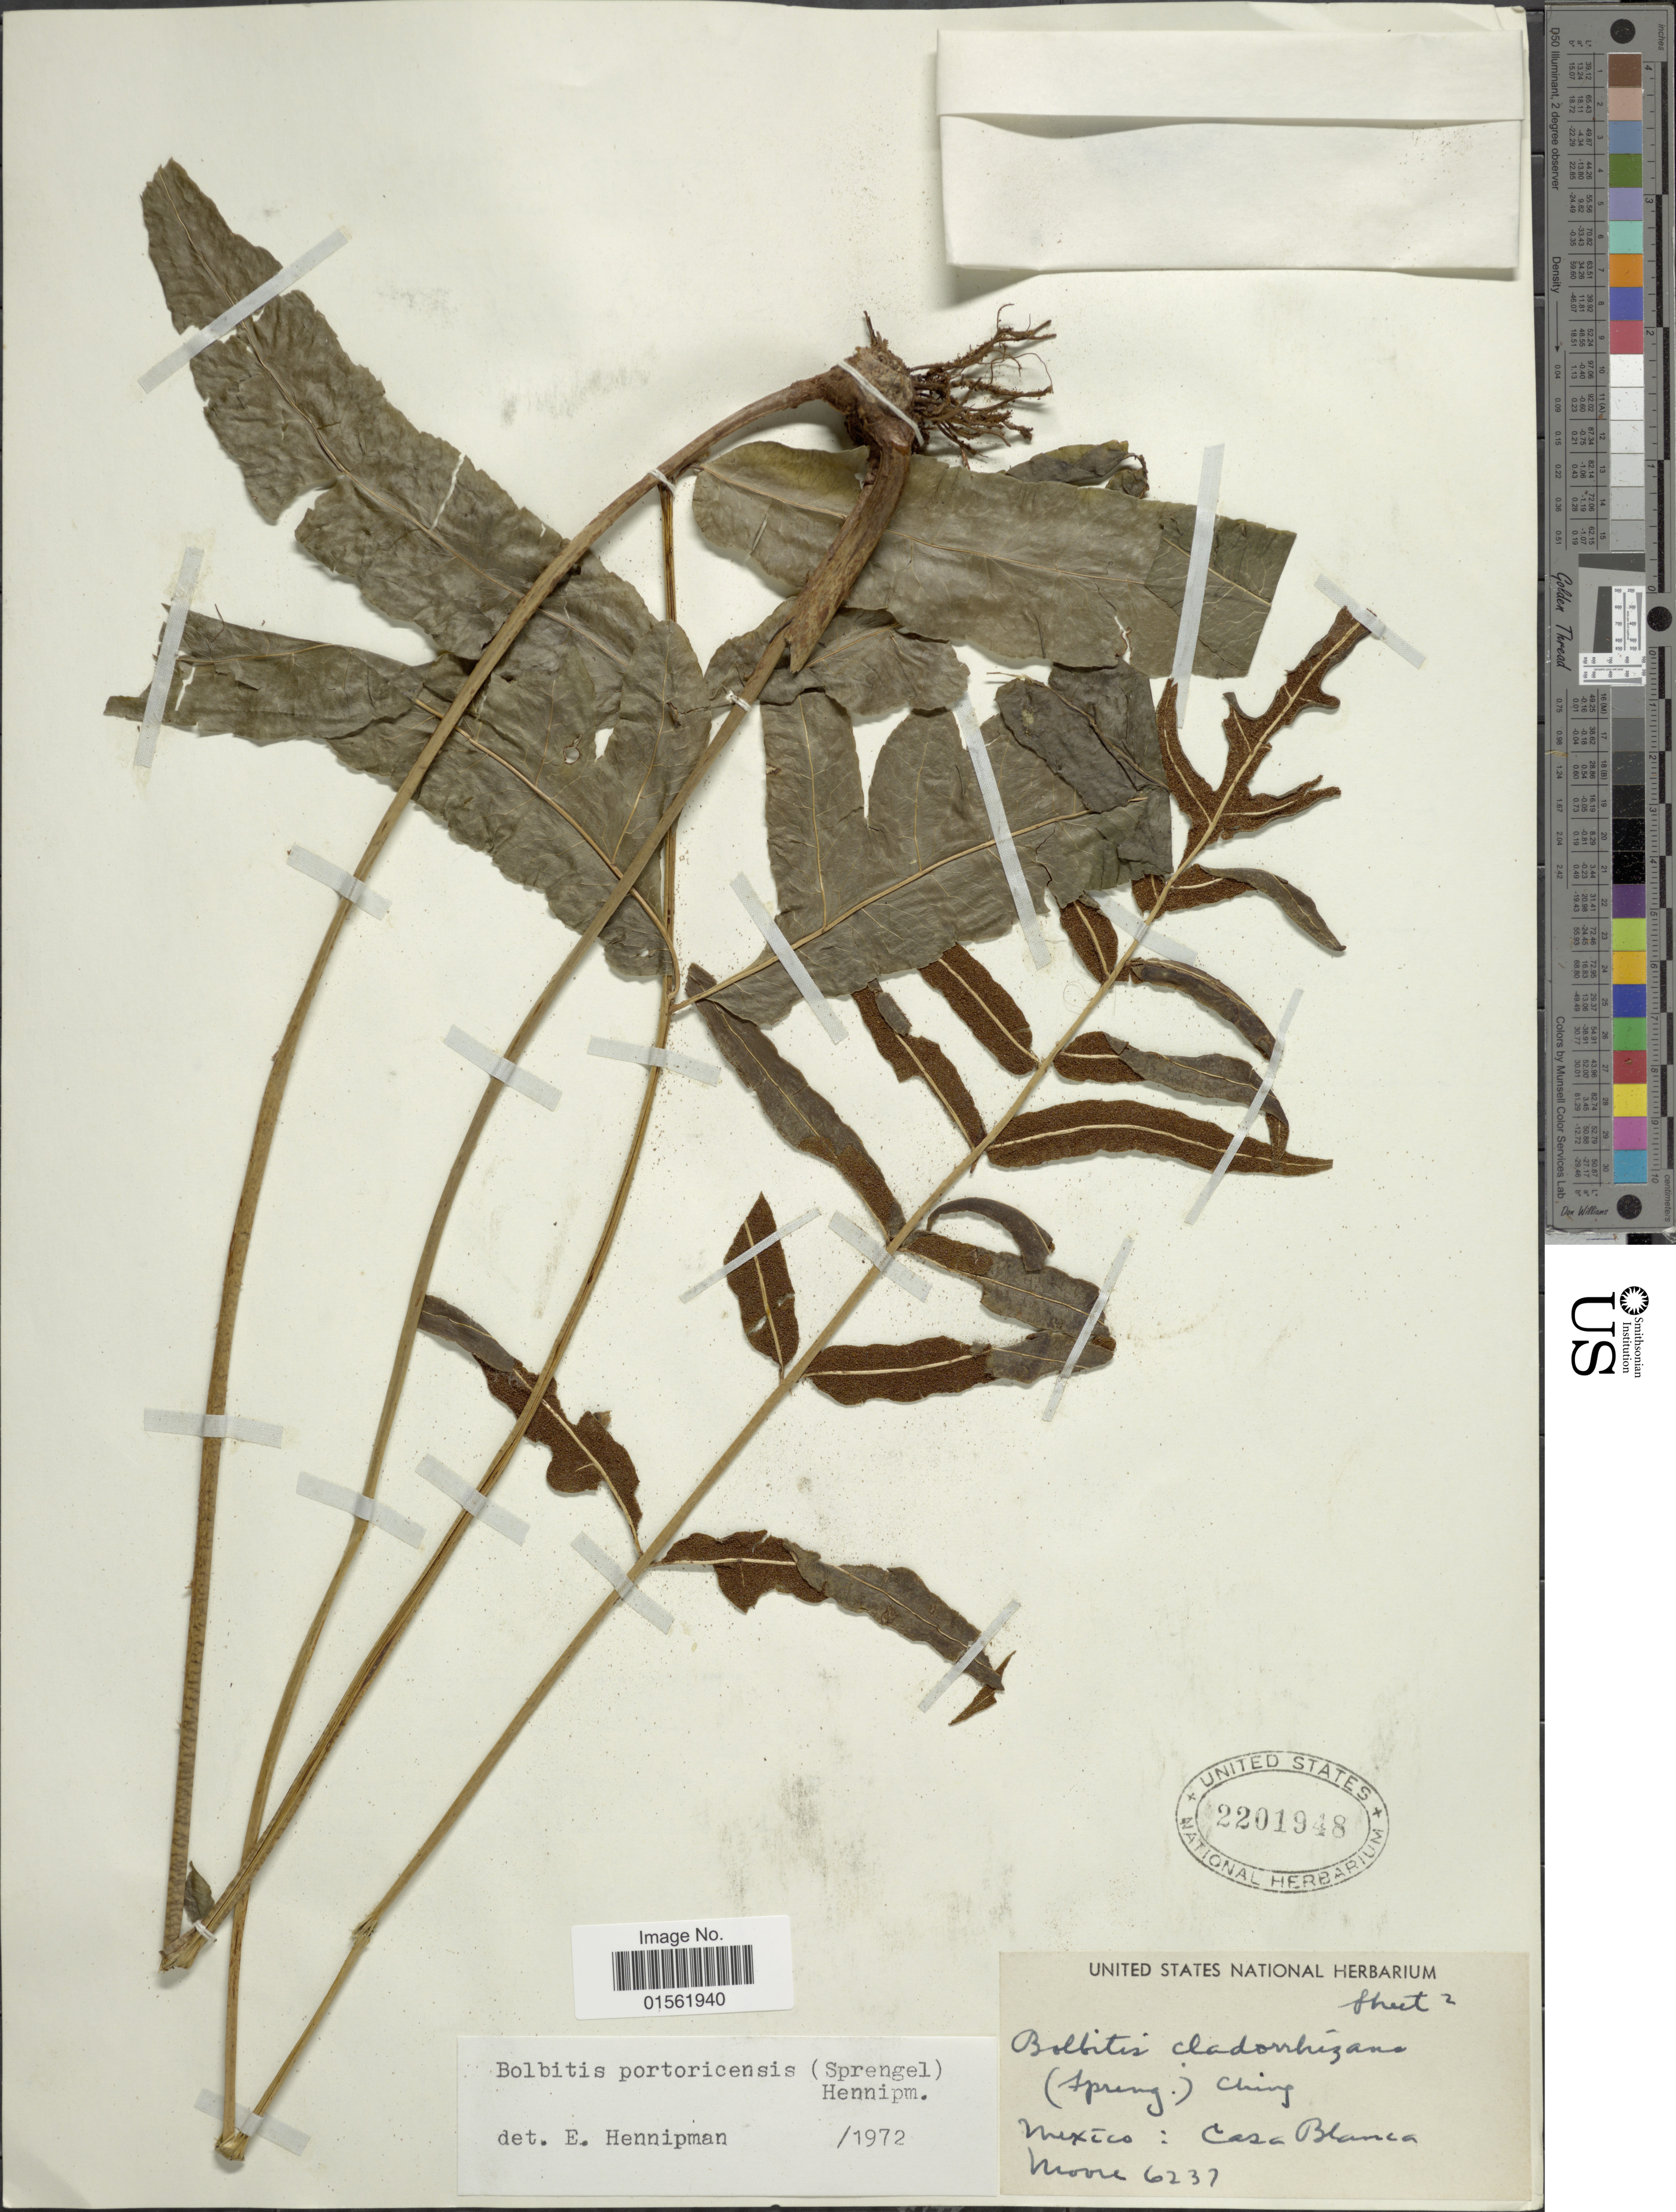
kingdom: Plantae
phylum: Tracheophyta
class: Polypodiopsida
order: Polypodiales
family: Dryopteridaceae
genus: Bolbitis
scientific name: Bolbitis portoricensis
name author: (Spreng.) Hennipman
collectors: -. Moore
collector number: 6237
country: Mexico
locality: Casa Blanca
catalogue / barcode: US 2201948